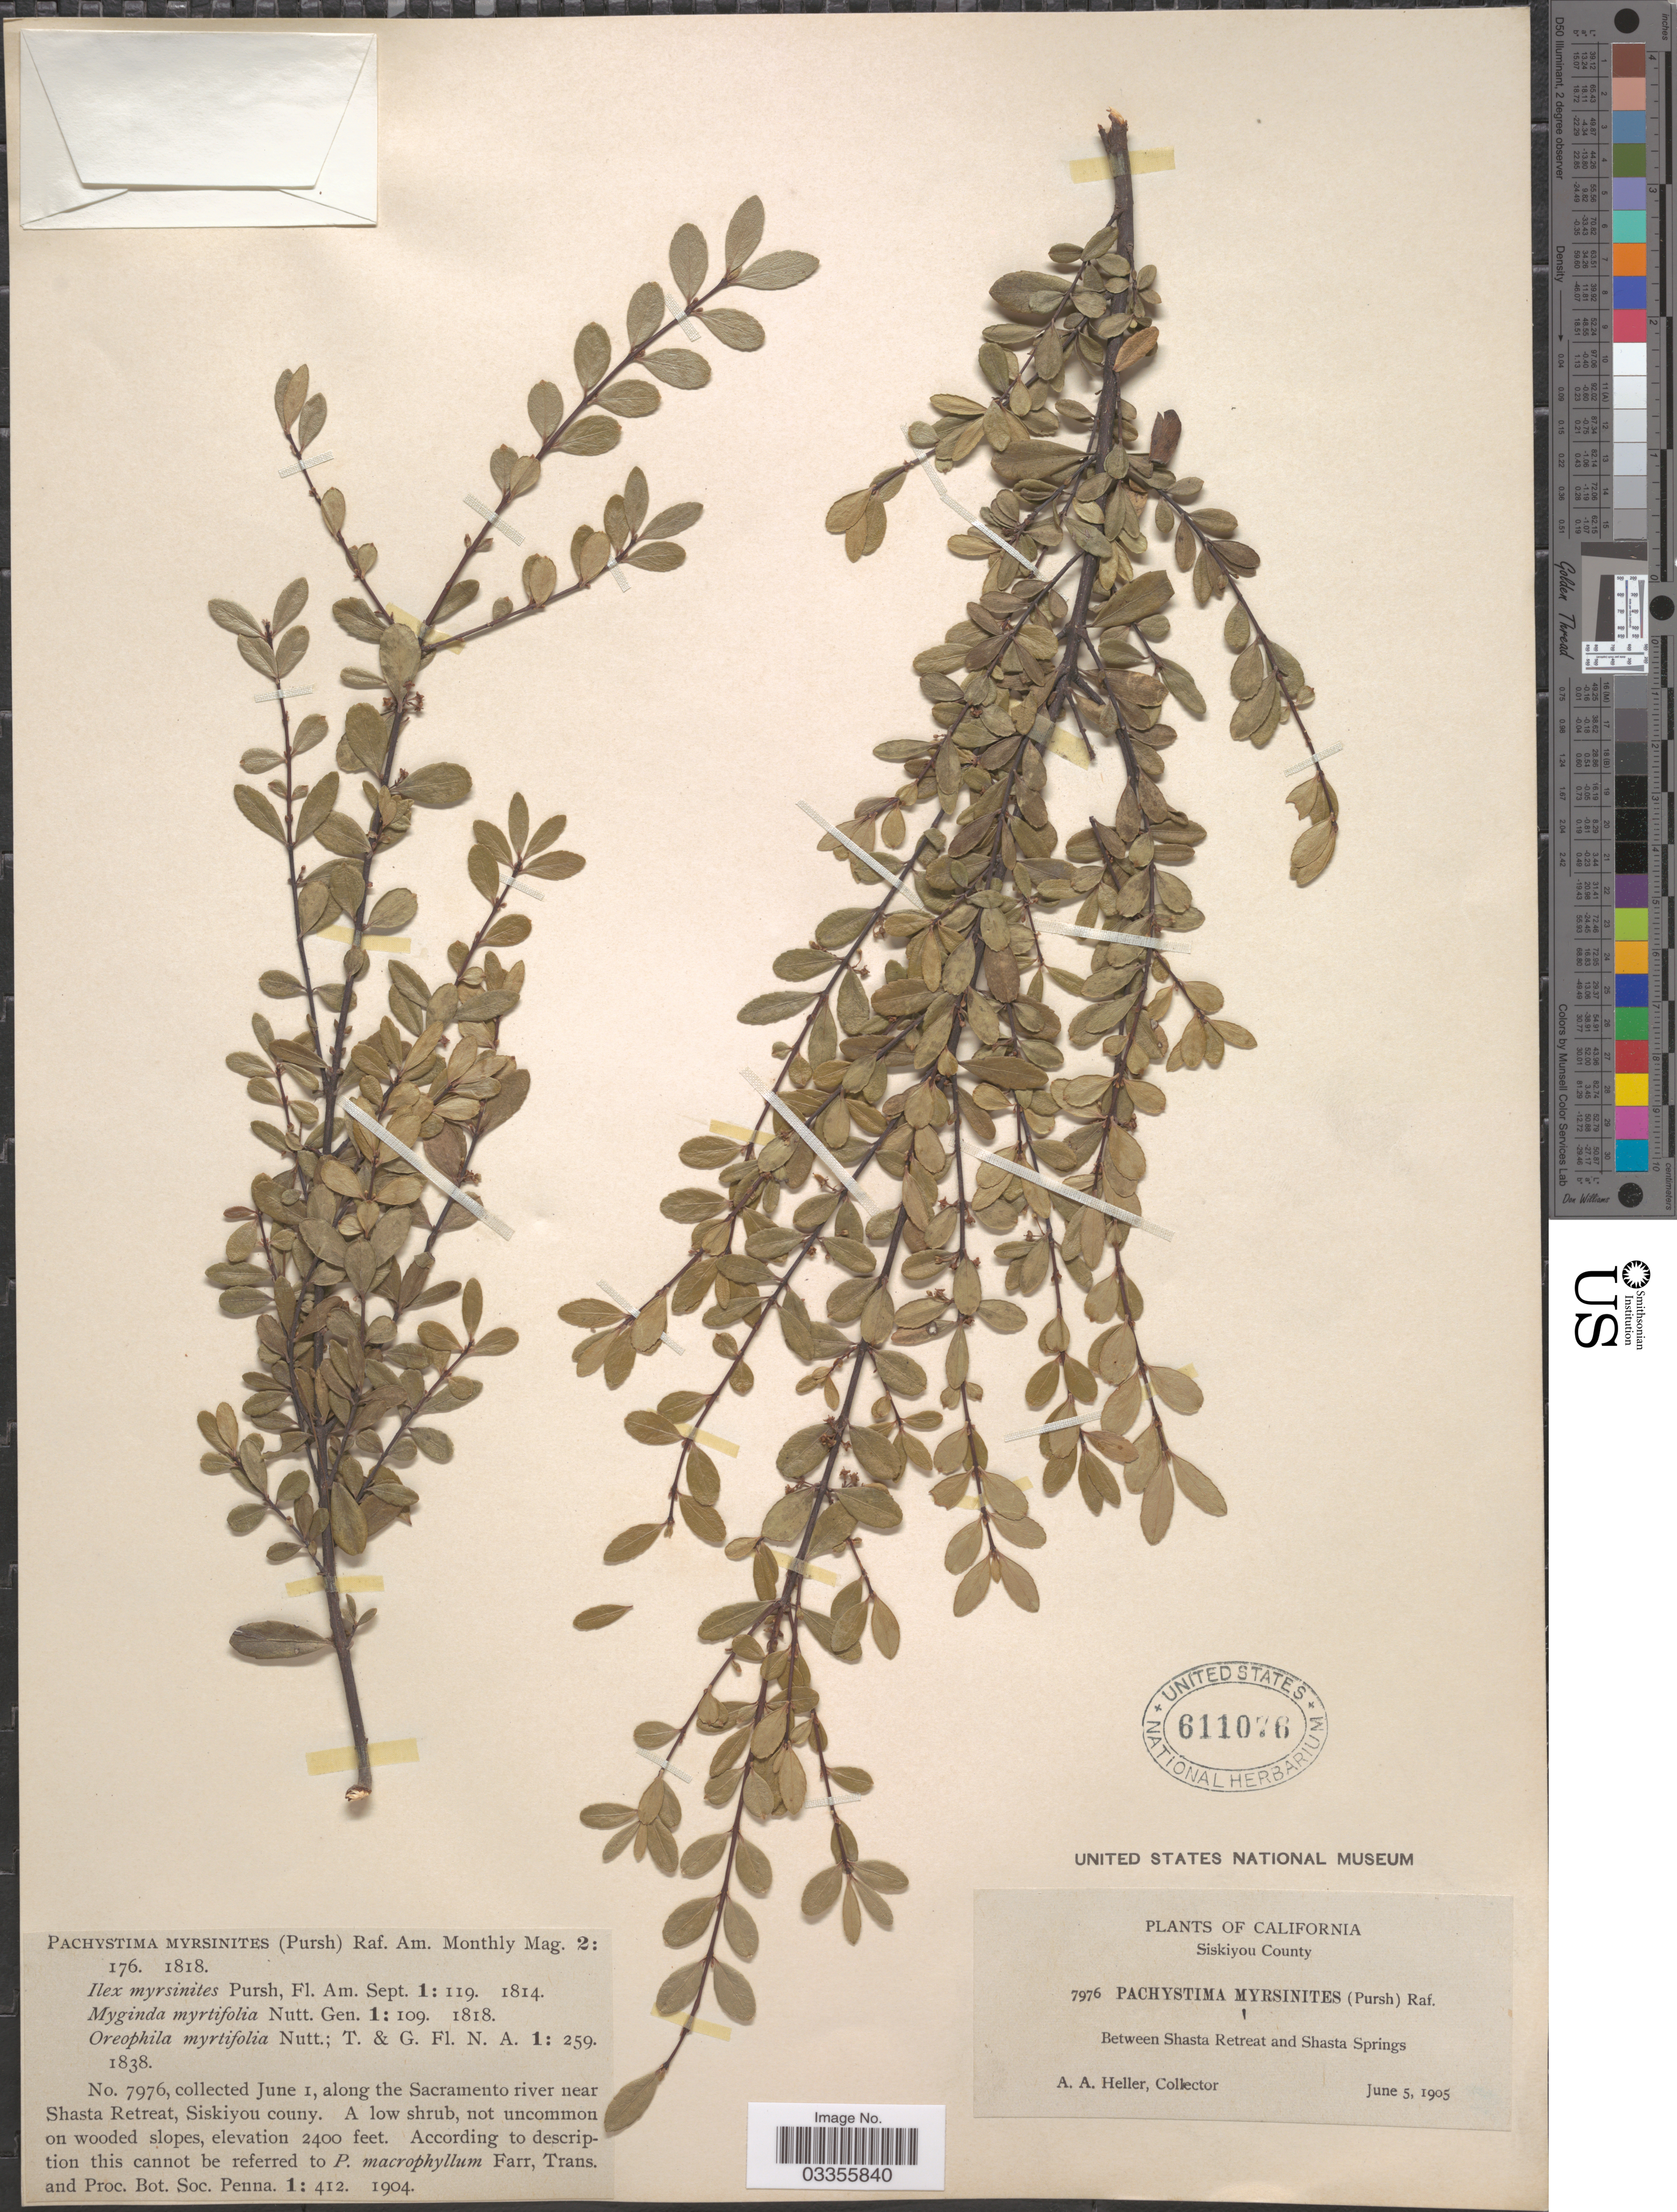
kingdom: Plantae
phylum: Tracheophyta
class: Magnoliopsida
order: Celastrales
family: Celastraceae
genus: Paxistima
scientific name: Paxistima myrsinites subsp. myrsinites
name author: (Pursh) Raf.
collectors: A. A. Heller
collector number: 7976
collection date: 1905-06-01/1905-06-05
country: United States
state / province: California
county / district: Siskiyou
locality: Siskiyou County. Between Shasta Retreat and Shasta Springs. Along the Sacramento river near Shasta Retreat.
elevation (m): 732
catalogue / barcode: US 611076